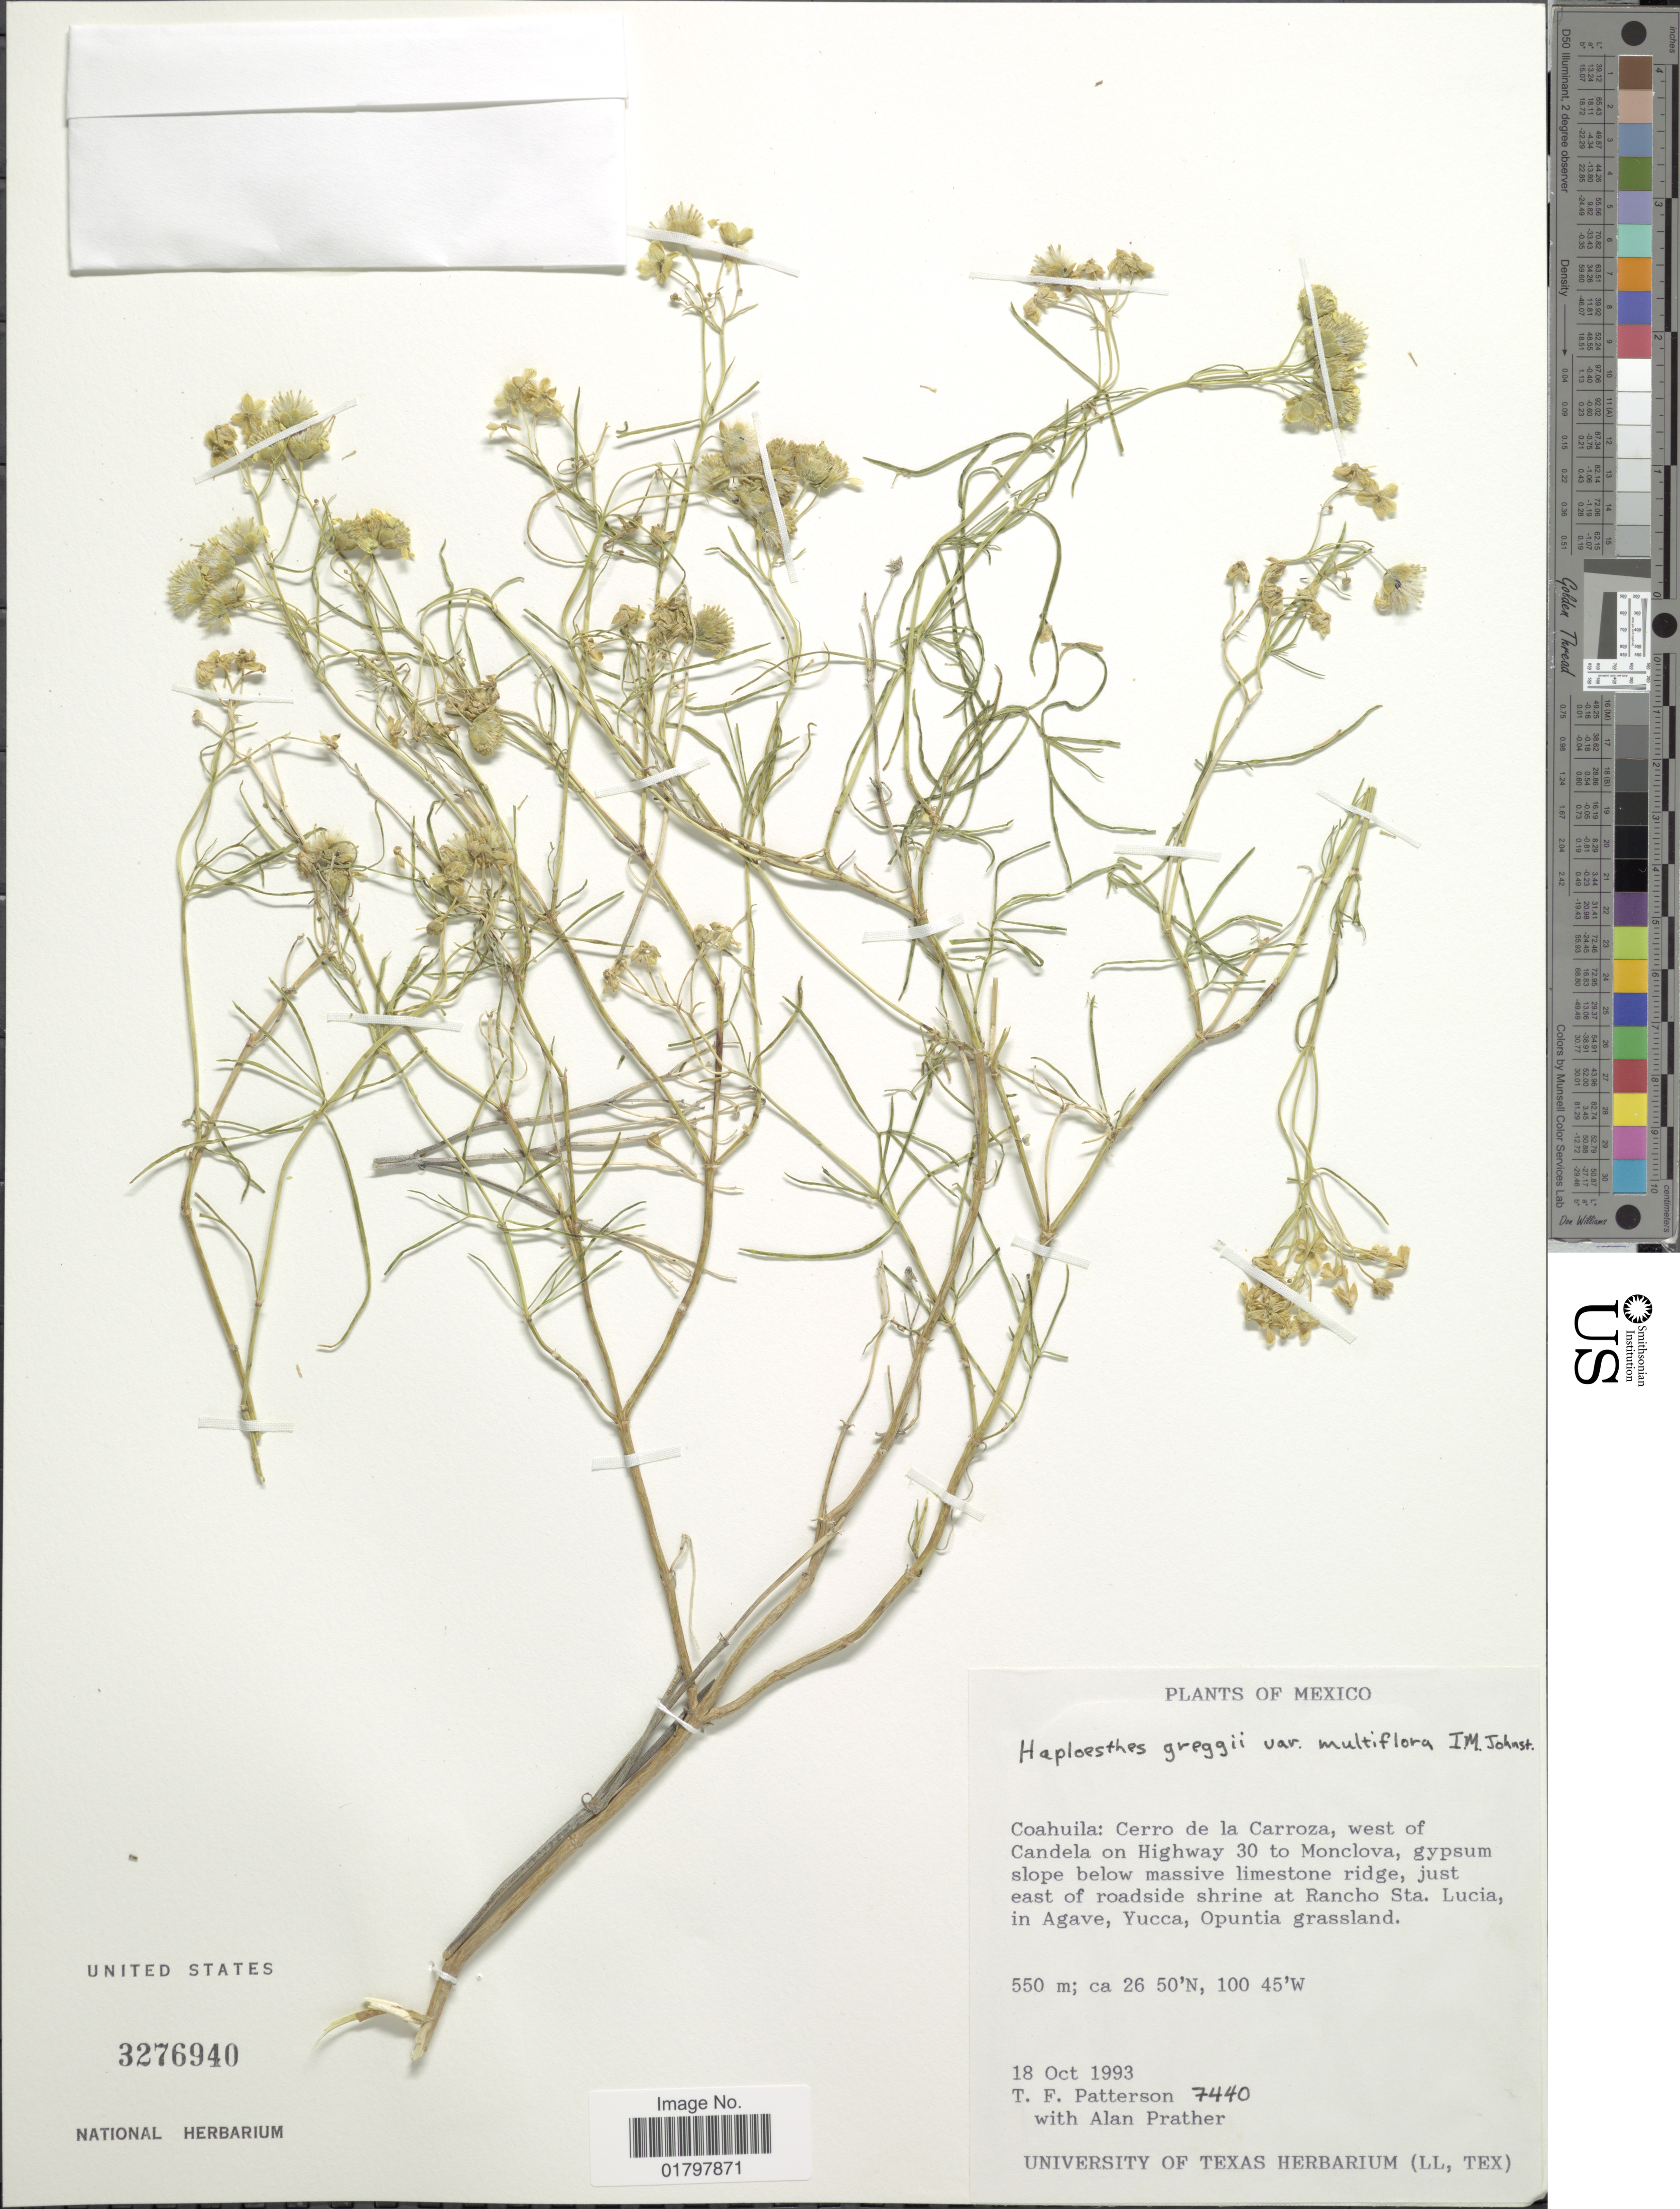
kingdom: Plantae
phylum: Tracheophyta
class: Magnoliopsida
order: Asterales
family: Asteraceae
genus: Haploesthes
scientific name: Haploesthes greggii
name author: A. Gray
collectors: T. Patterson & L. A. Prather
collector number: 7440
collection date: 1993-10-18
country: Mexico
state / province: Coahuila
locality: Coahuila: Cerro de la Carroza, west of Candela on Highway 30 to Monclova, gypsum slope below massive limestone ridge, just east of roadside shrine at Rancho Sta. Lucia, in Agave, Yucca, Opuntia grassland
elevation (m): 550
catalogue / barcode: US 3276940